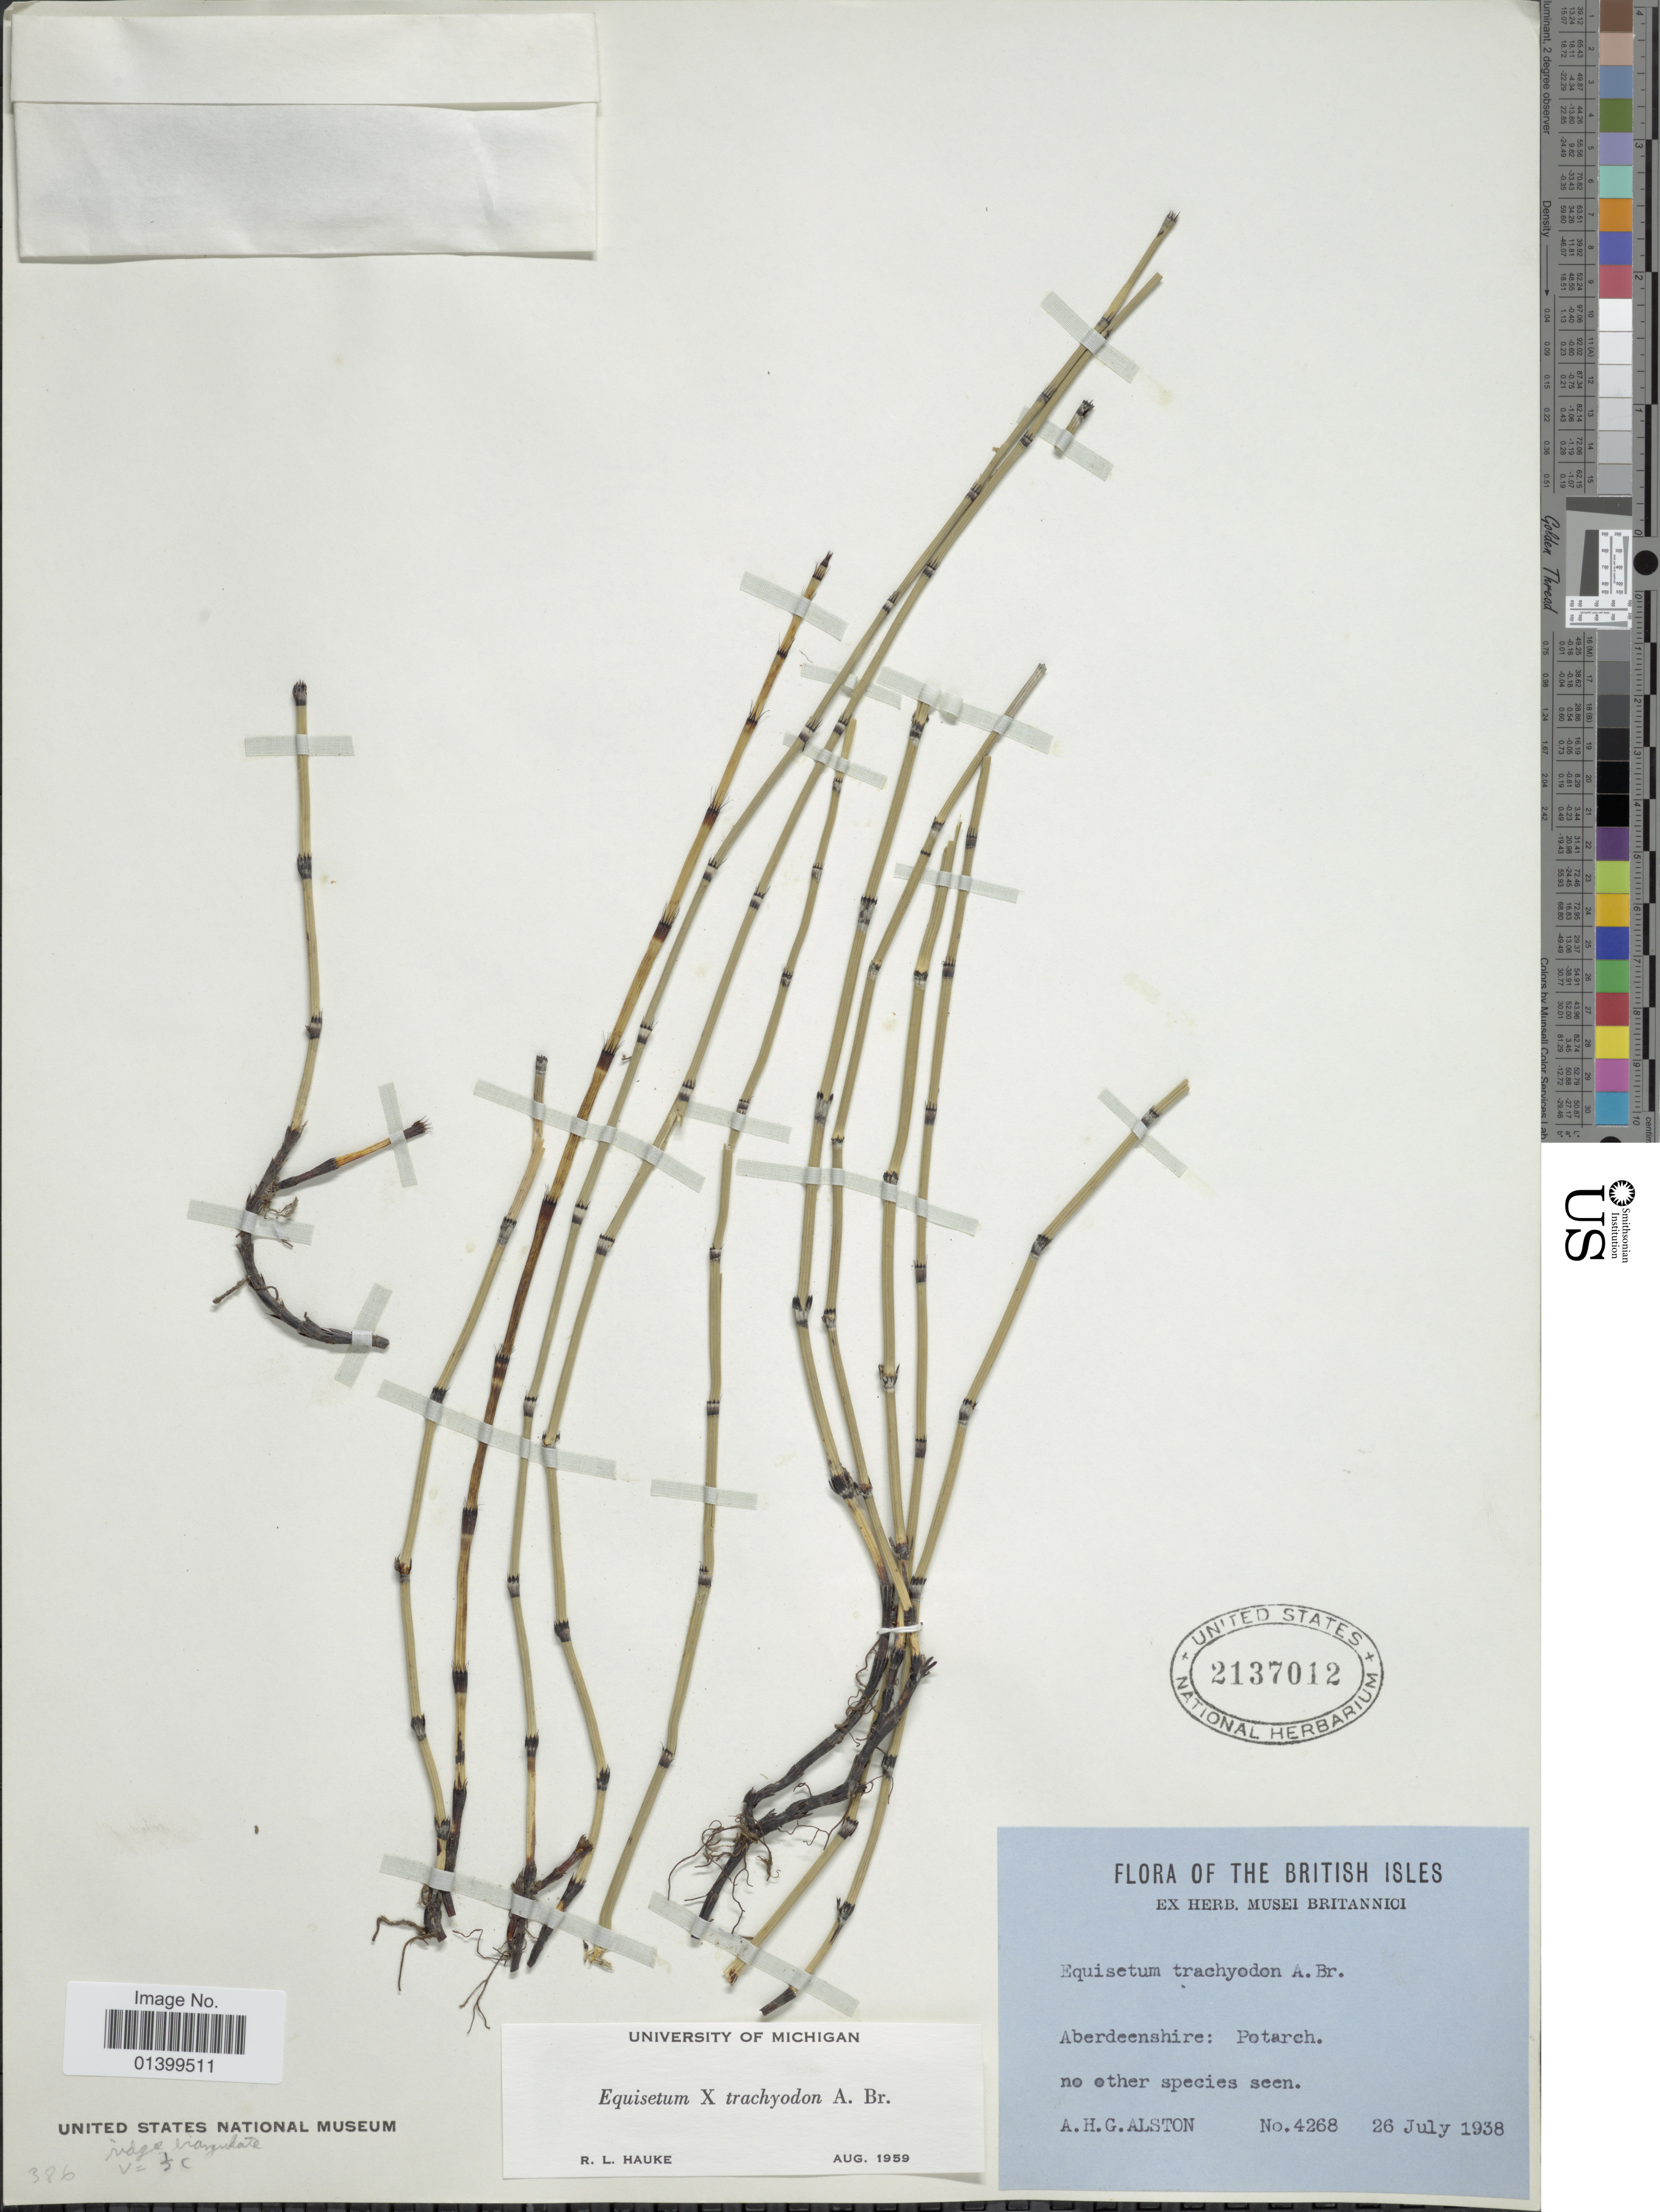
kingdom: Plantae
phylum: Tracheophyta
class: Polypodiopsida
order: Equisetales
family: Equisetaceae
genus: Equisetum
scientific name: Equisetum x trachyodon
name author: A. Braun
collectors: A. H. Alston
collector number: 4268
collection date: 1938-07-26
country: United Kingdom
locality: Flora of the British Isles. Aberdeenshire: Potarch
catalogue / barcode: US 2137012